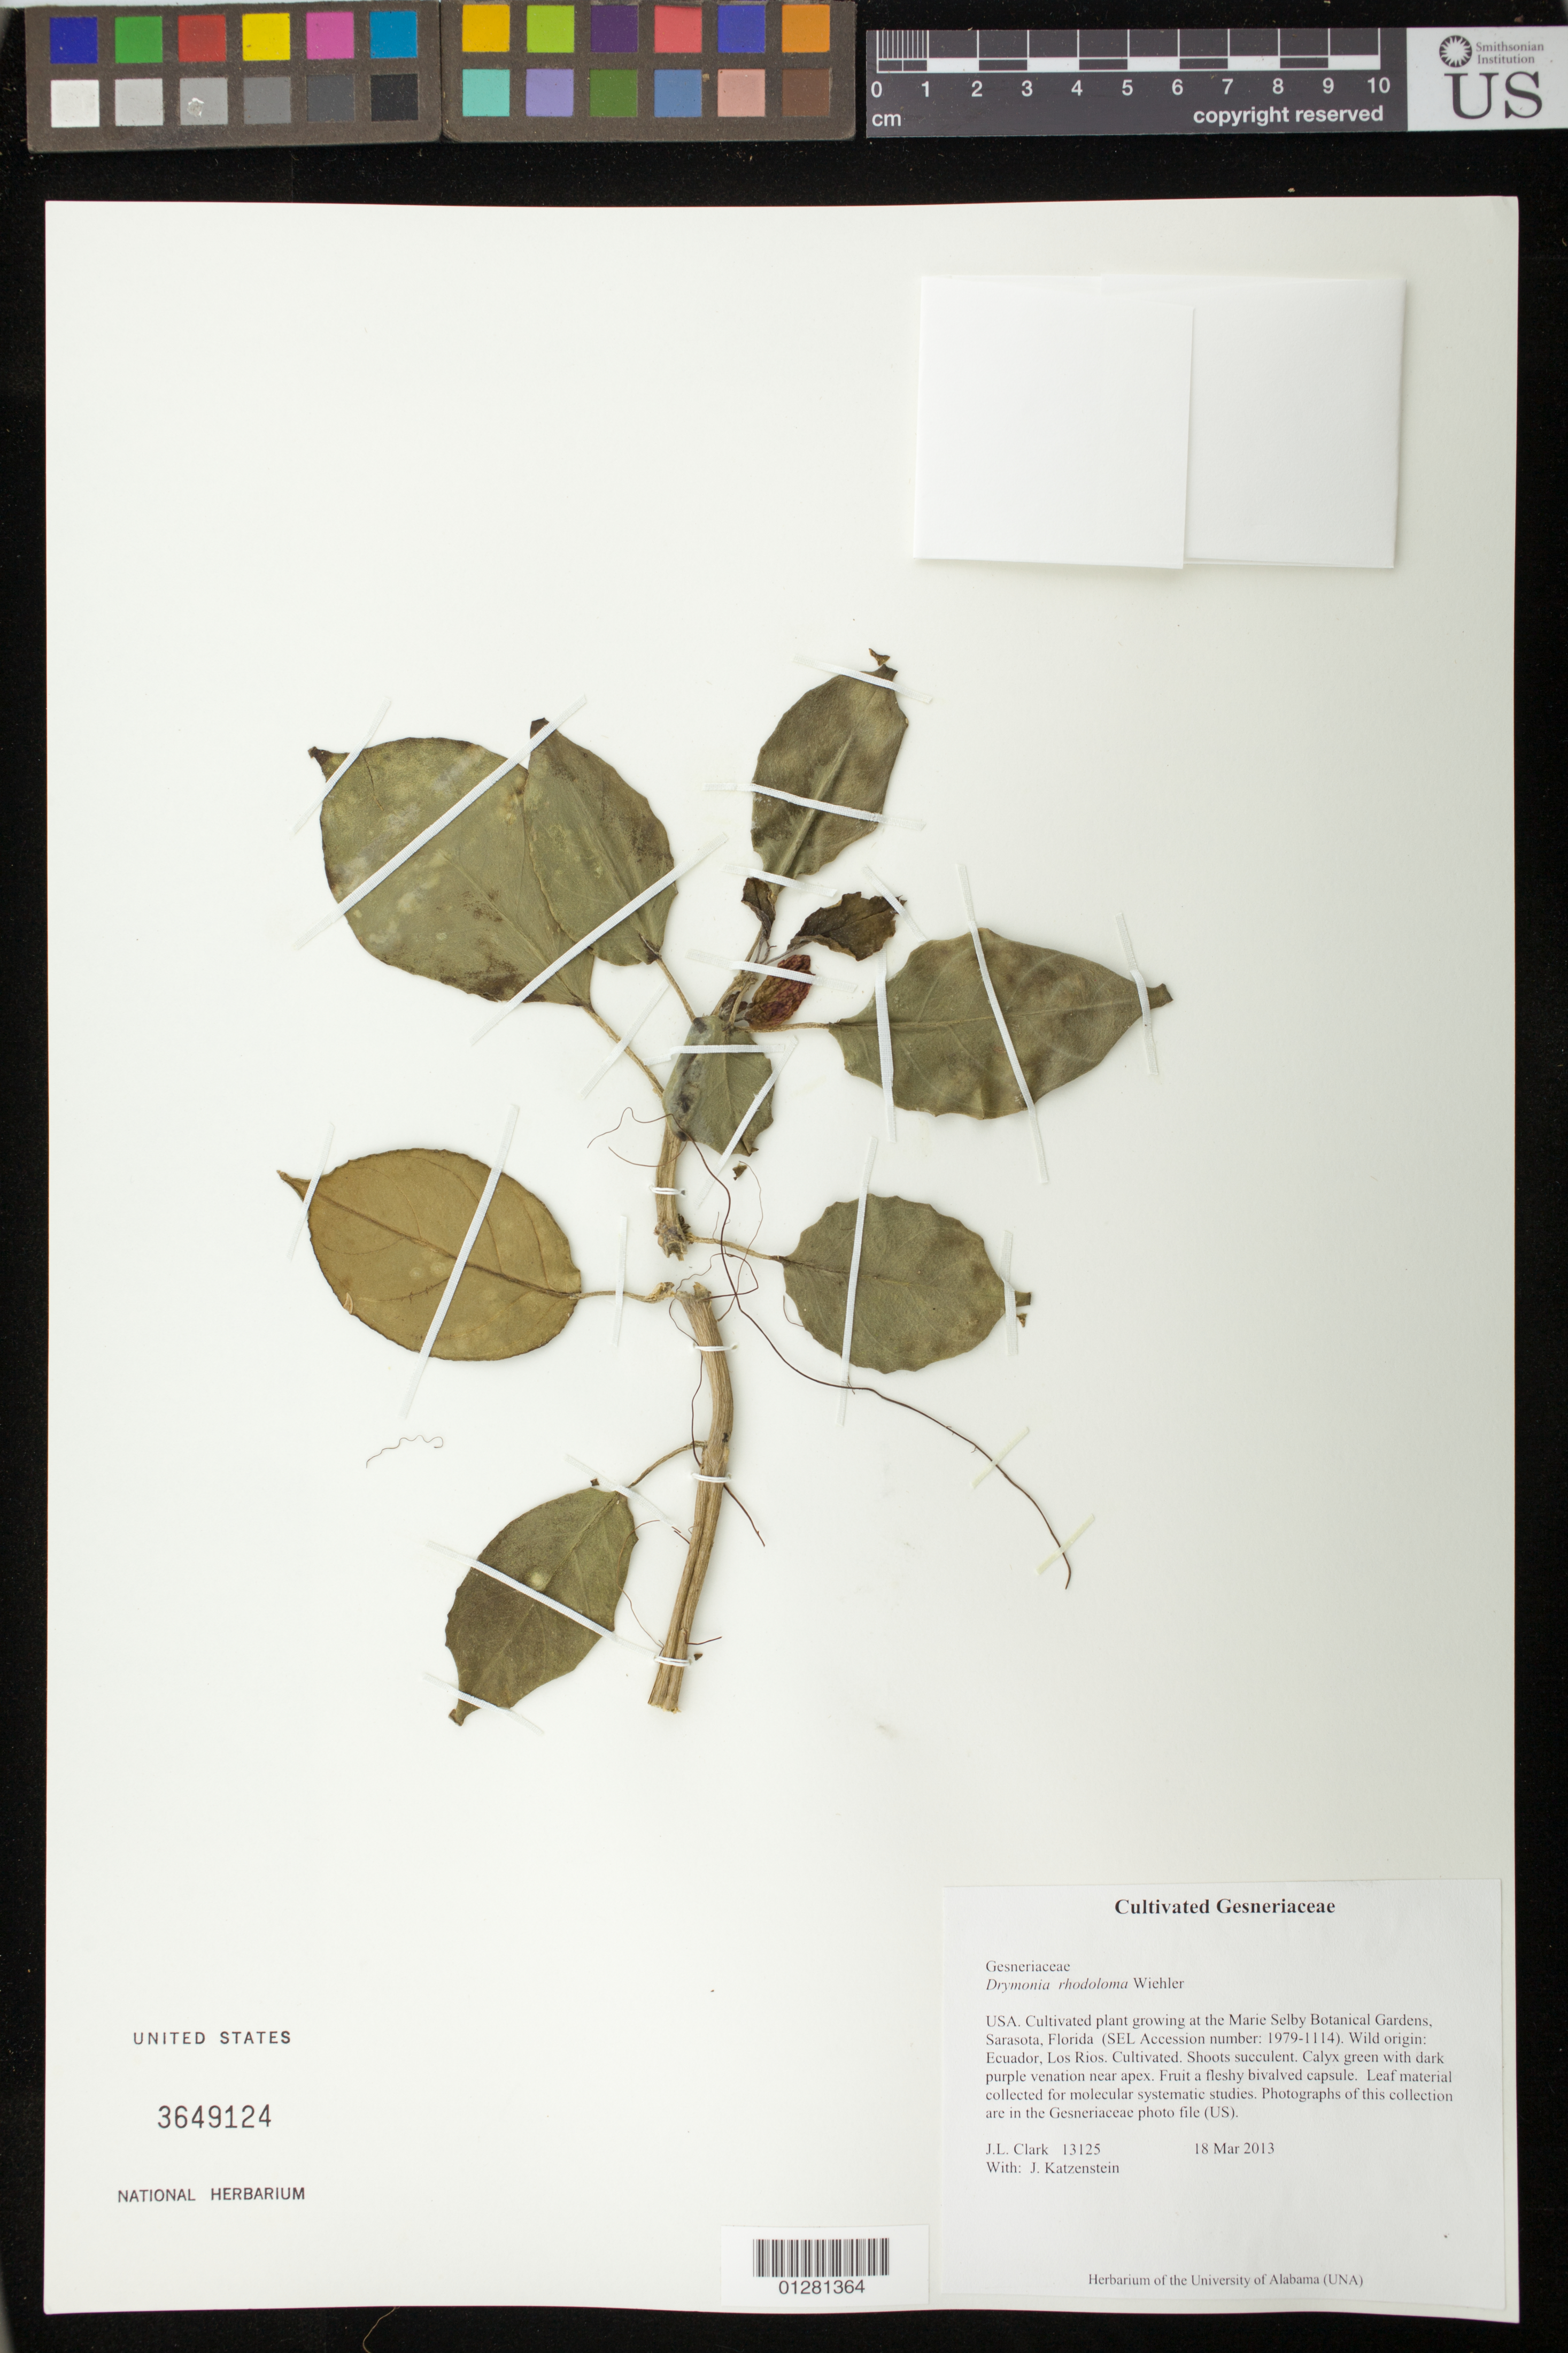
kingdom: Plantae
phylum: Tracheophyta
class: Magnoliopsida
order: Lamiales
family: Gesneriaceae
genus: Drymonia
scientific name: Drymonia rhodoloma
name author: Wiehler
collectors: J. L. Clark & J. Katzenstein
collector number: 13125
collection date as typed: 18 Mar 2013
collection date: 2013-03-18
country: United States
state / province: Florida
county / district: Sarasota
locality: Sarasota. Marie Selby Botanical Gardens.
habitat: Cultivated.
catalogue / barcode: US 3649124